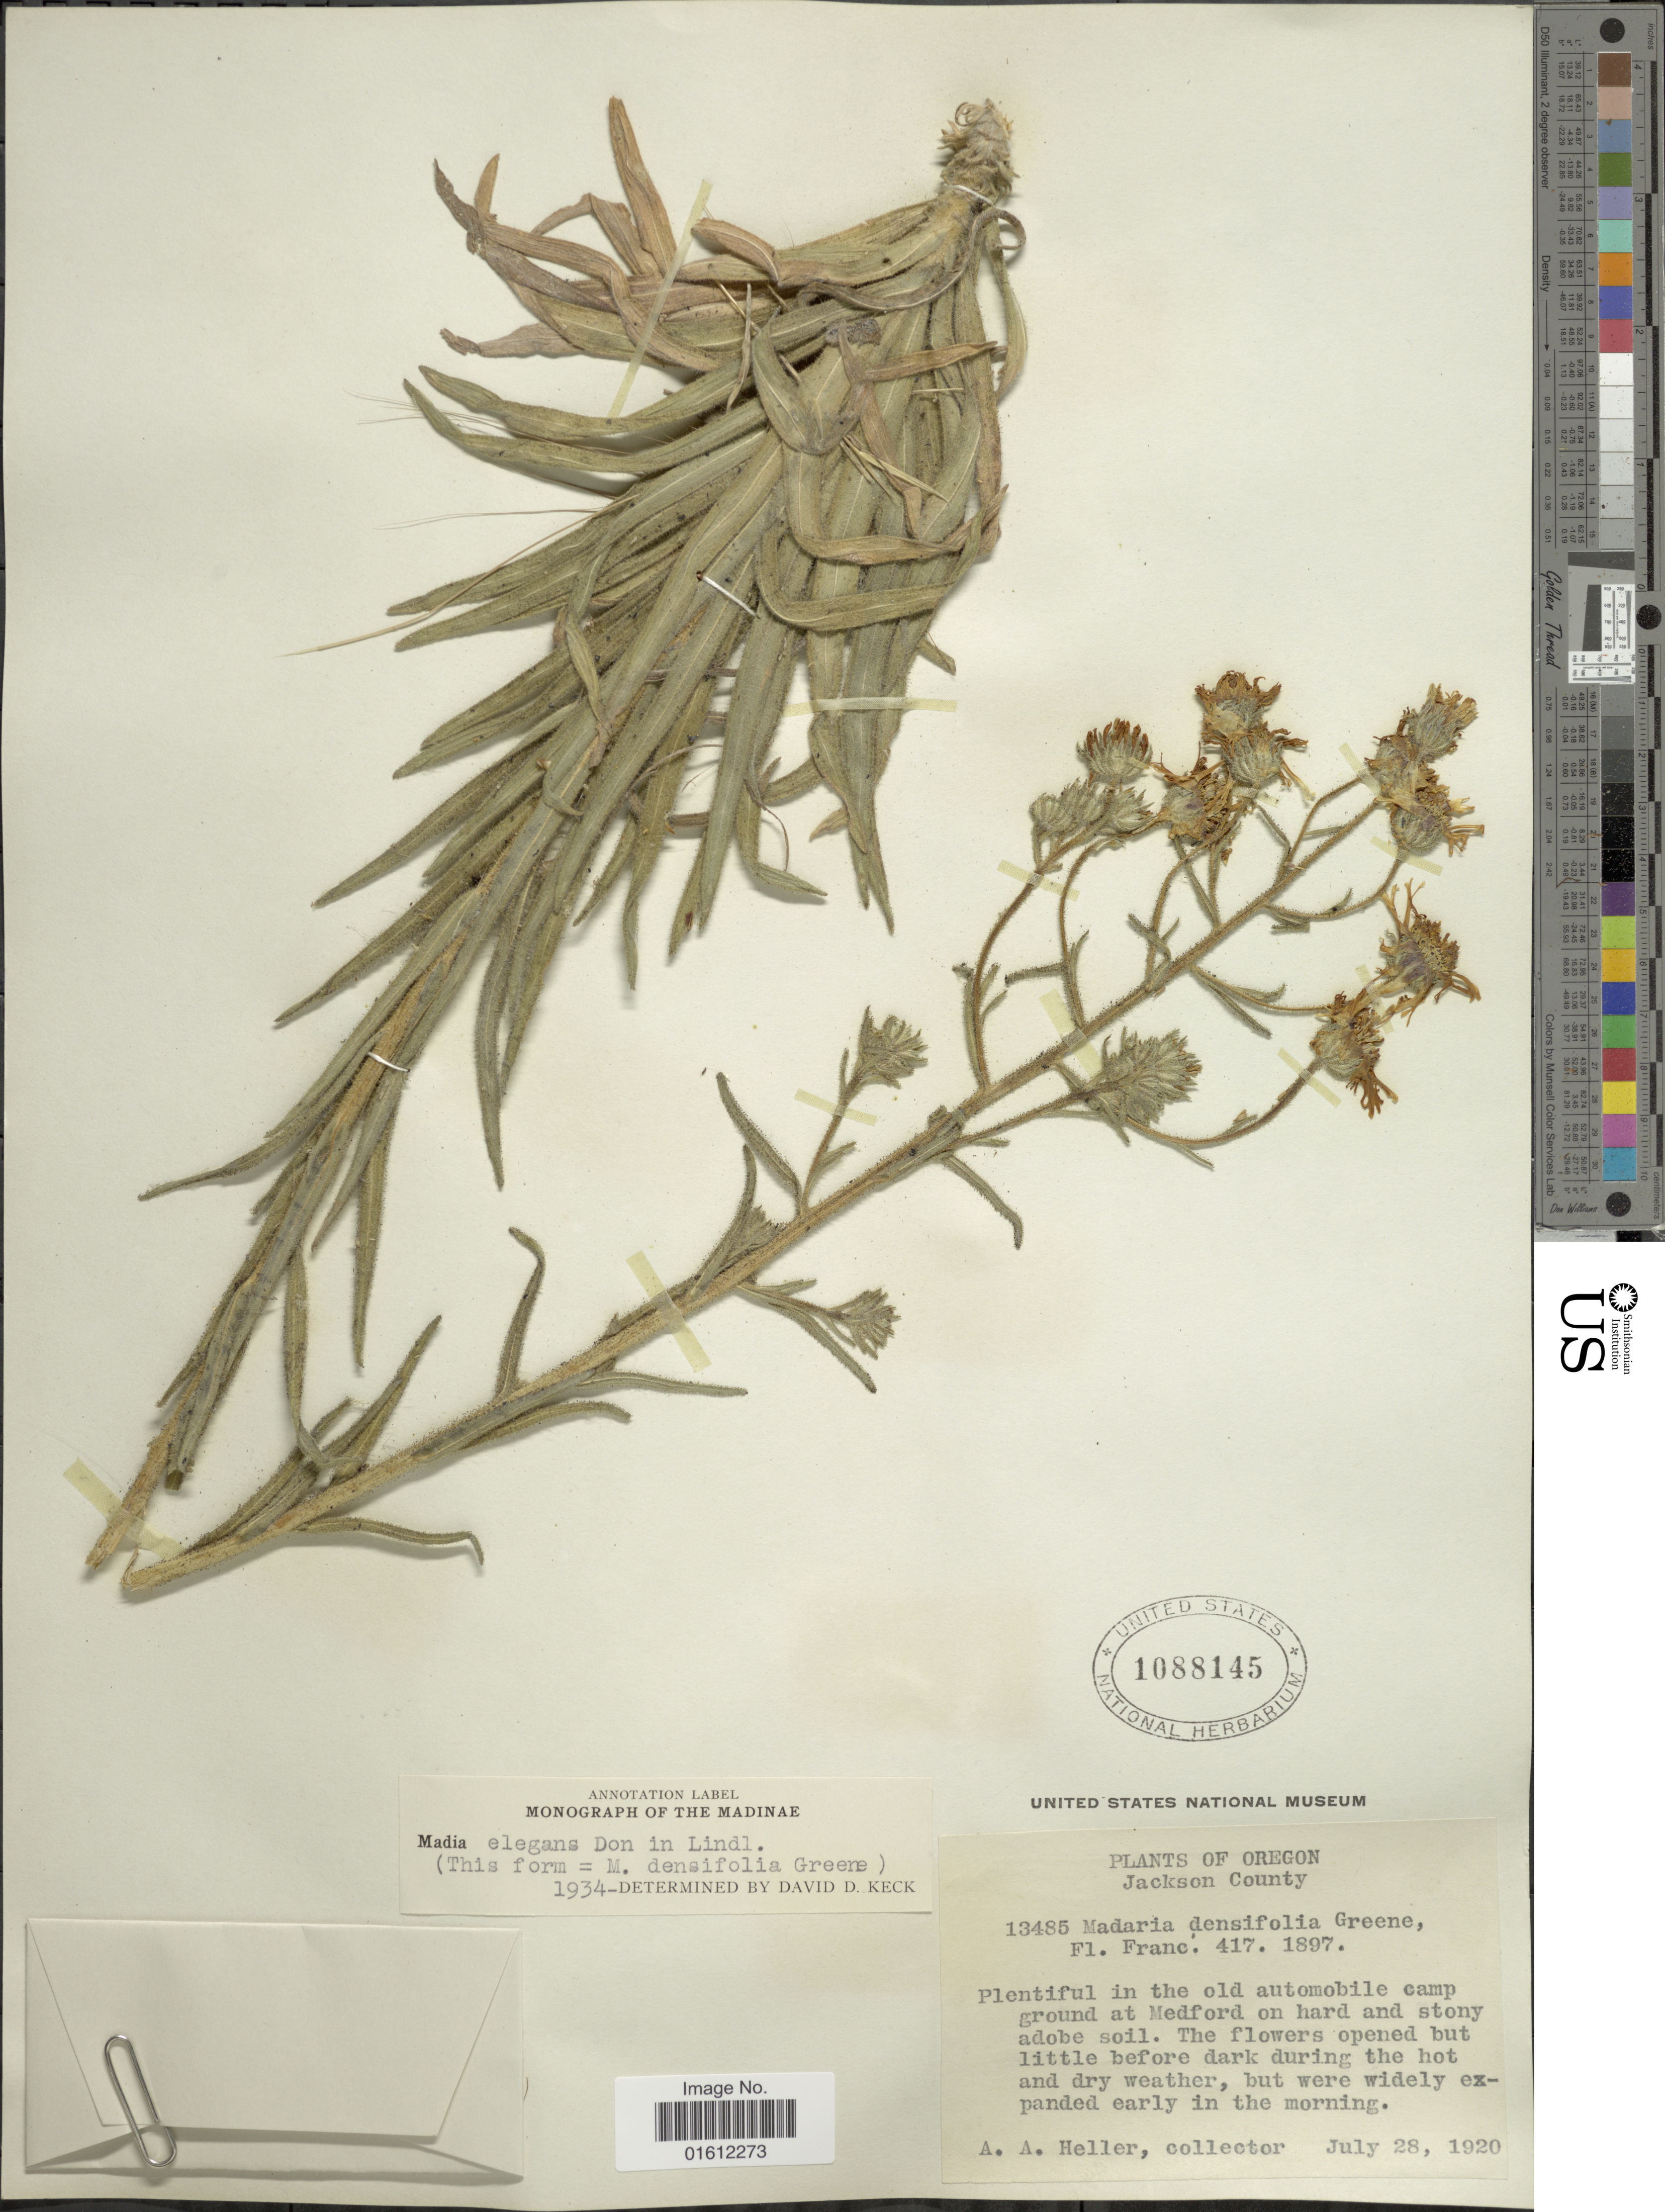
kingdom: Plantae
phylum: Tracheophyta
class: Magnoliopsida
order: Asterales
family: Asteraceae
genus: Madia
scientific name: Madia elegans subsp. densifolia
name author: (Greene) D.D. Keck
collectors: A. A. Heller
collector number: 13485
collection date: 1920-07-28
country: United States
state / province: Oregon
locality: Jackson County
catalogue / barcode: US 1088145